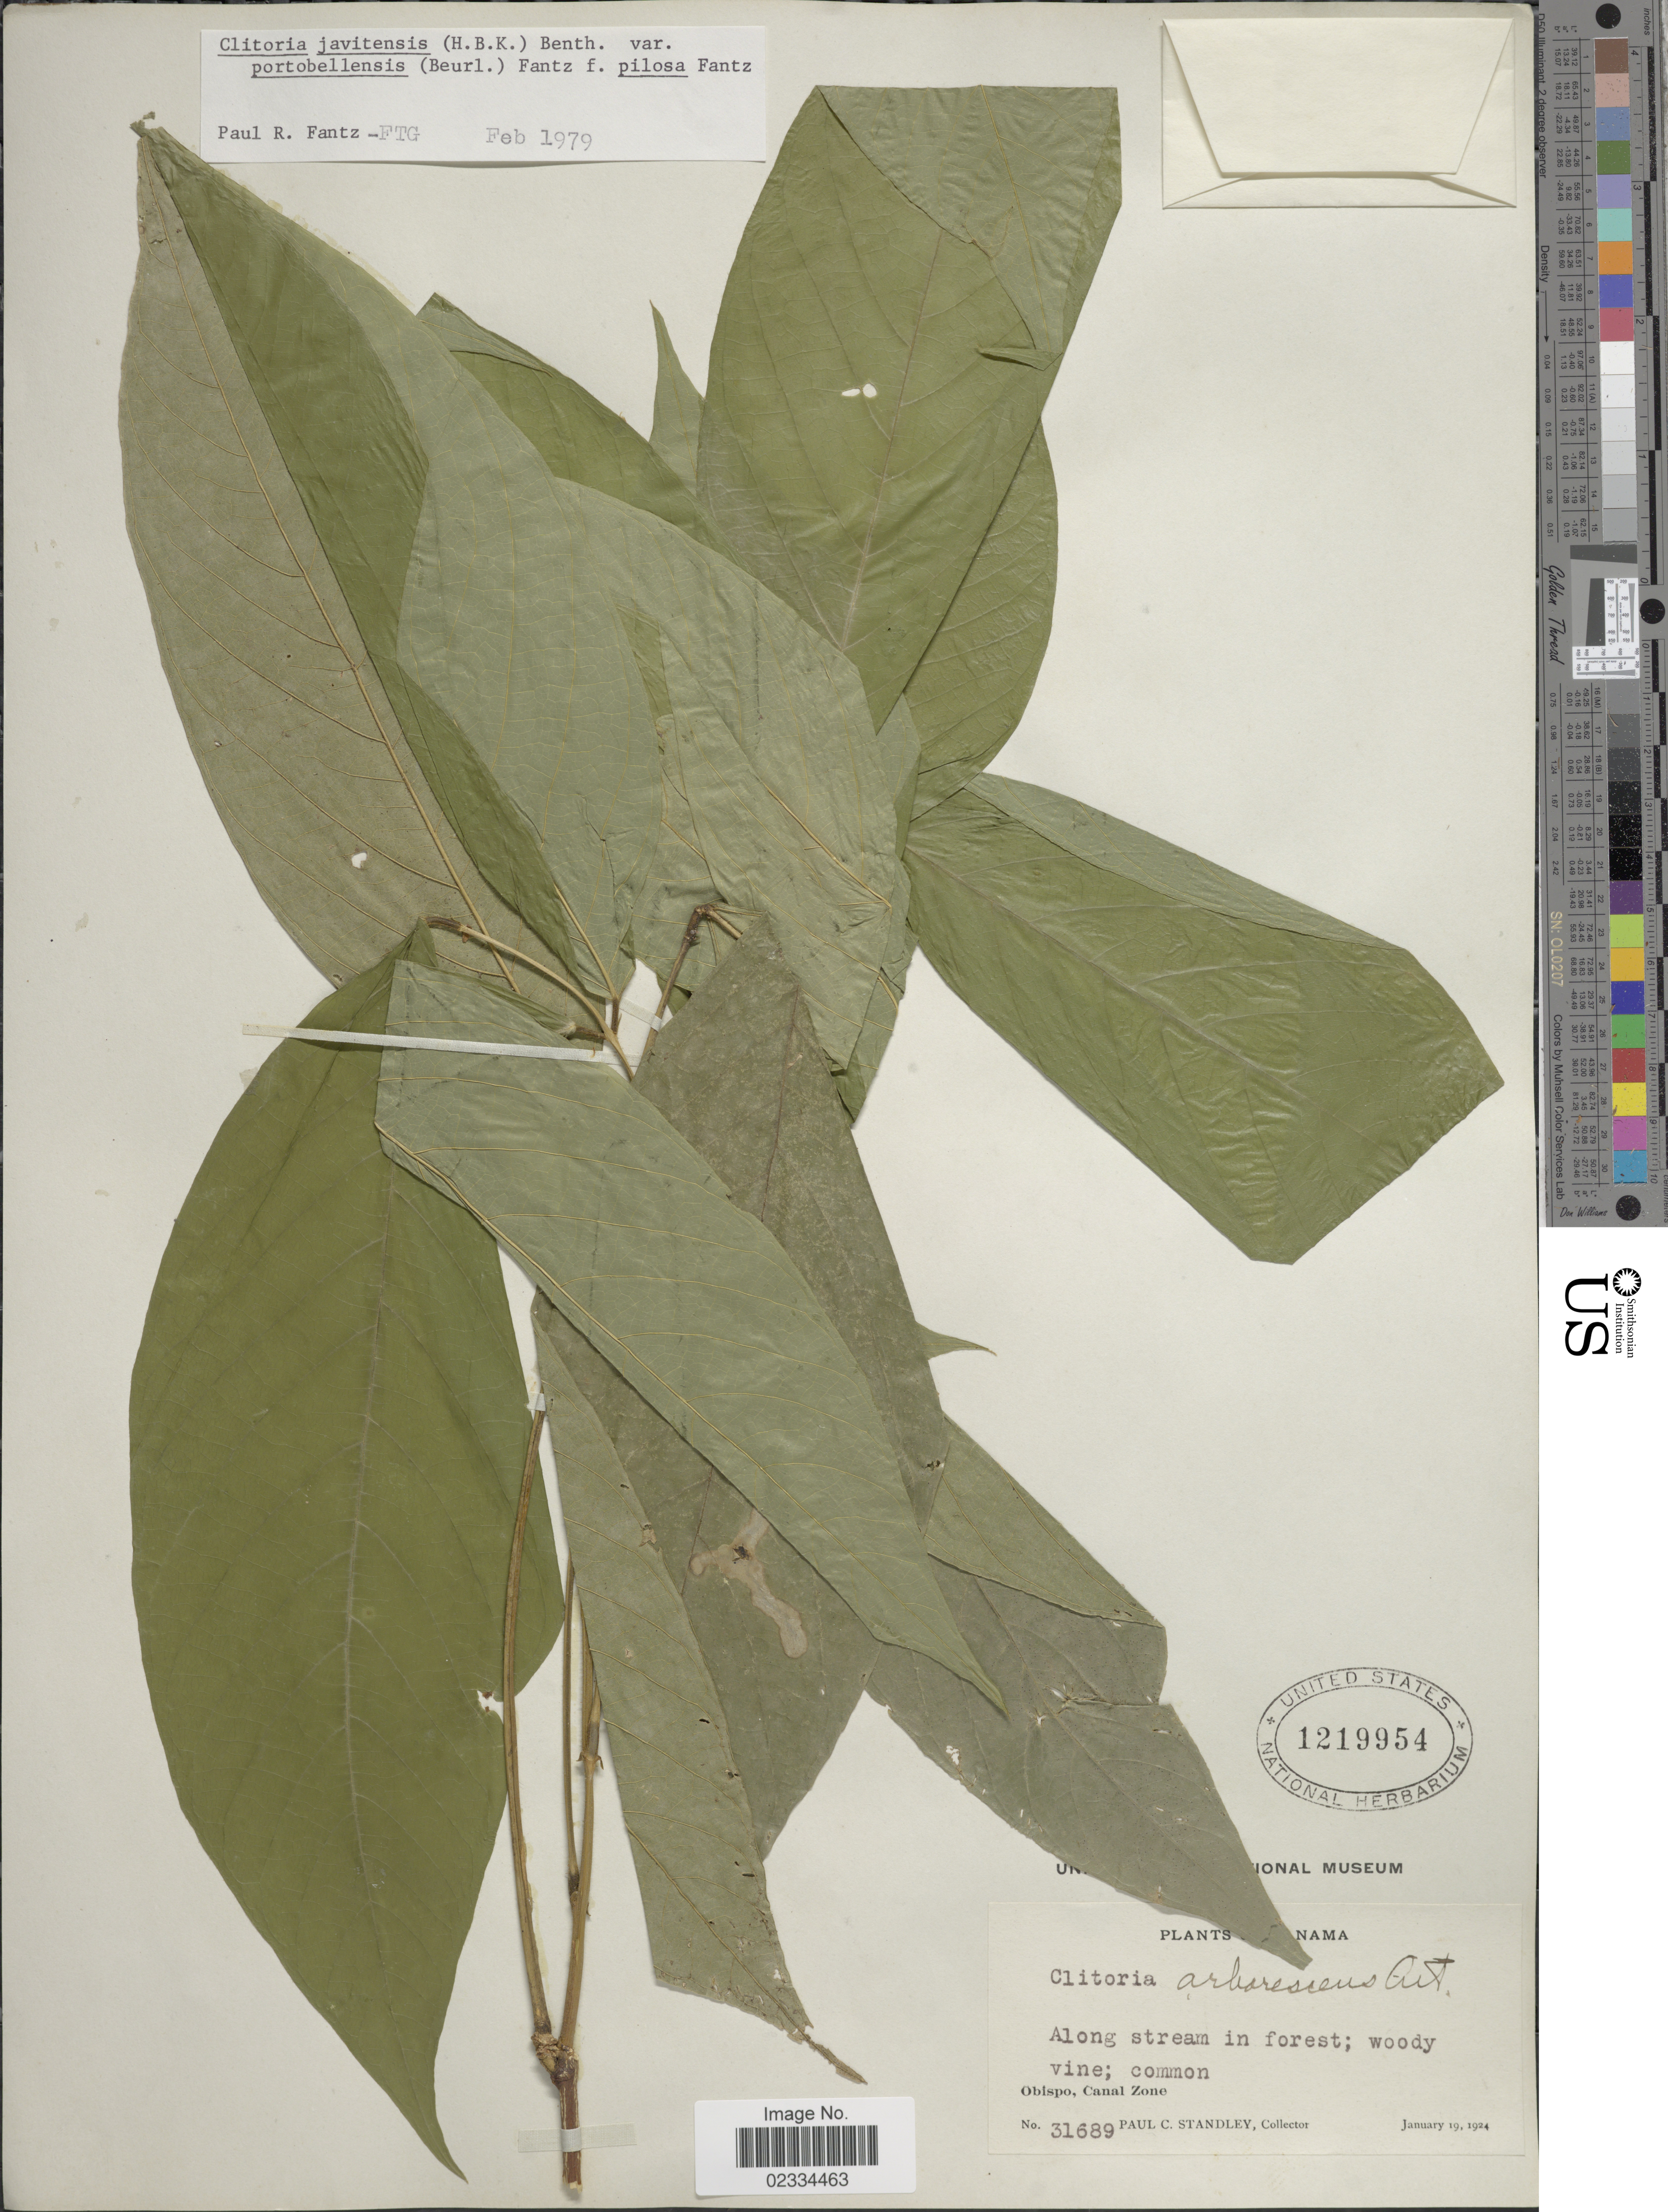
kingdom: Plantae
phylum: Tracheophyta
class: Magnoliopsida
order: Fabales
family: Fabaceae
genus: Clitoria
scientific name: Clitoria javitensis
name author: (Kunth) Benth.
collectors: P. C. Standley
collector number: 31689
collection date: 1924-01-19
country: Panama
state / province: Colón / Panamá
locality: Along stream in forest, Obispo, Canal Zone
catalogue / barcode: US 1219954